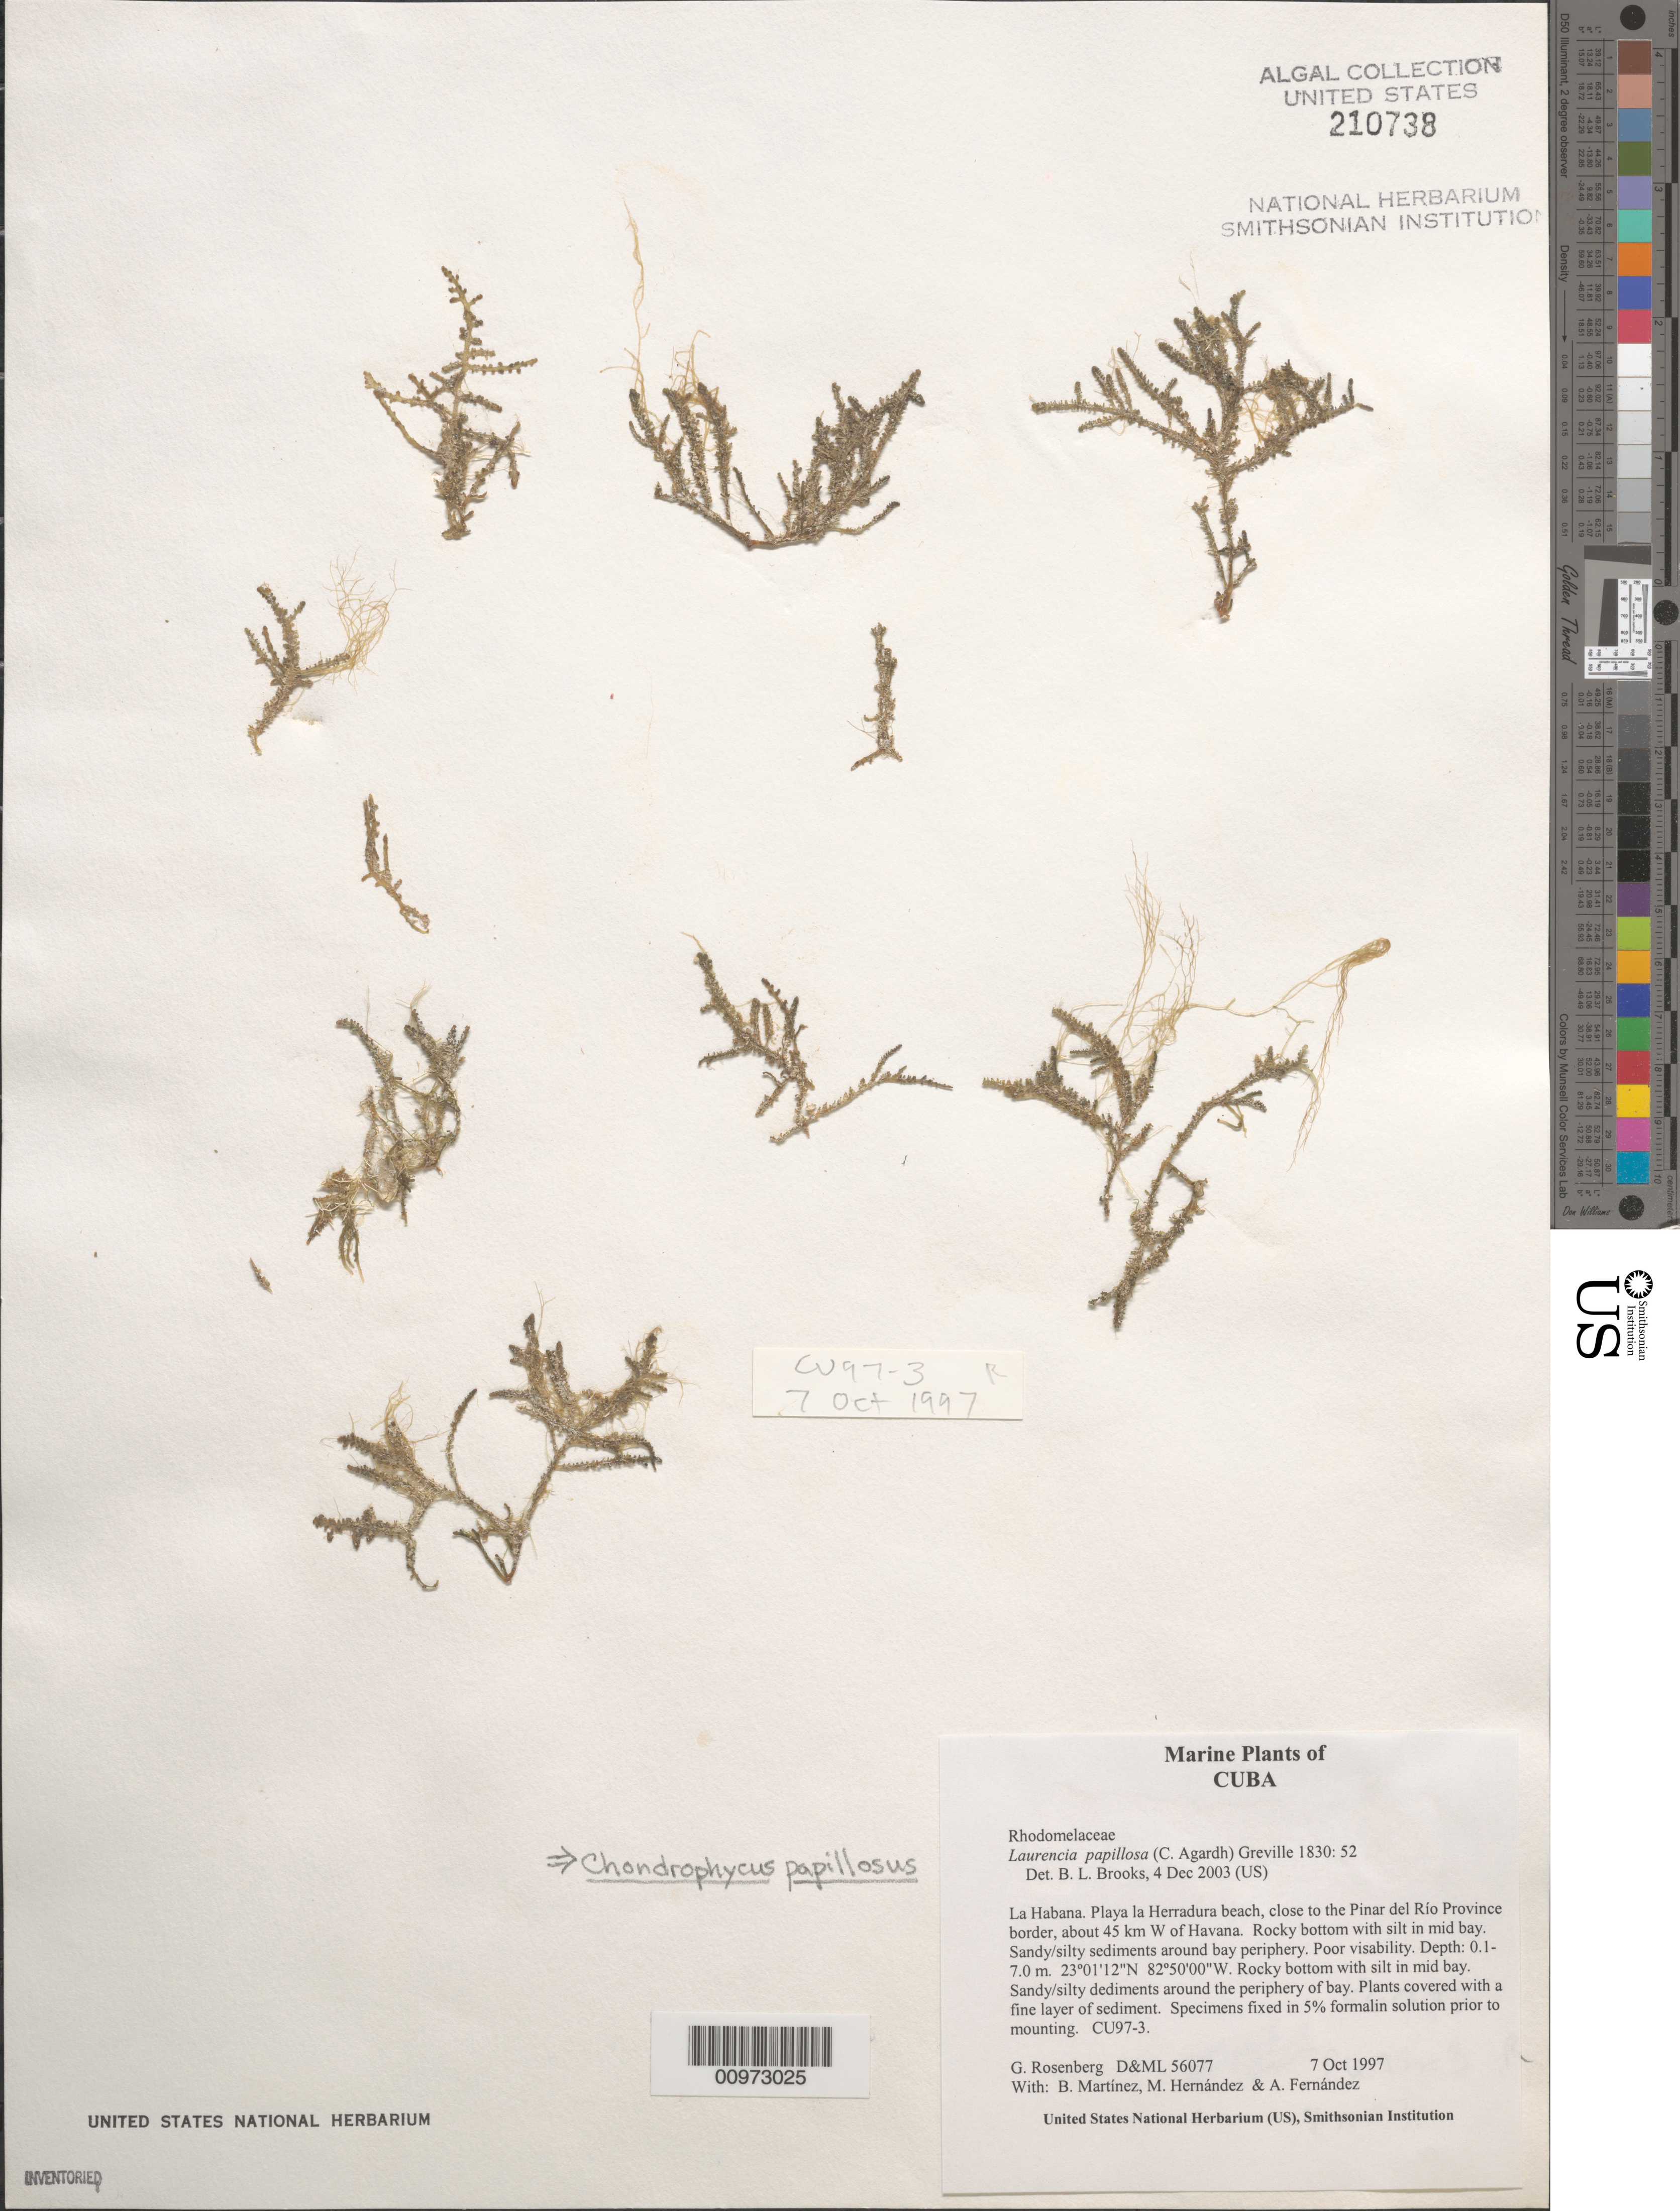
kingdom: Plantae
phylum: Rhodophyta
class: Florideophyceae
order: Ceramiales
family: Rhodomelaceae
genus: Palisada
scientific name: Palisada perforata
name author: (Bory) K.W. Nam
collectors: G. Rosenberg, B. Martinez, M. Hernandez & A. Fernandez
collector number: D&ML 56077 & CU97-3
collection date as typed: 07 Oct 1997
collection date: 1997-10-07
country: Cuba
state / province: La Habana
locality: Playa la Herradura Beach, close to Pinar del Rio Province border, ca. 45 km west of Havana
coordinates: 23 01'12"N, 82 50'00"W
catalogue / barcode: US 210738